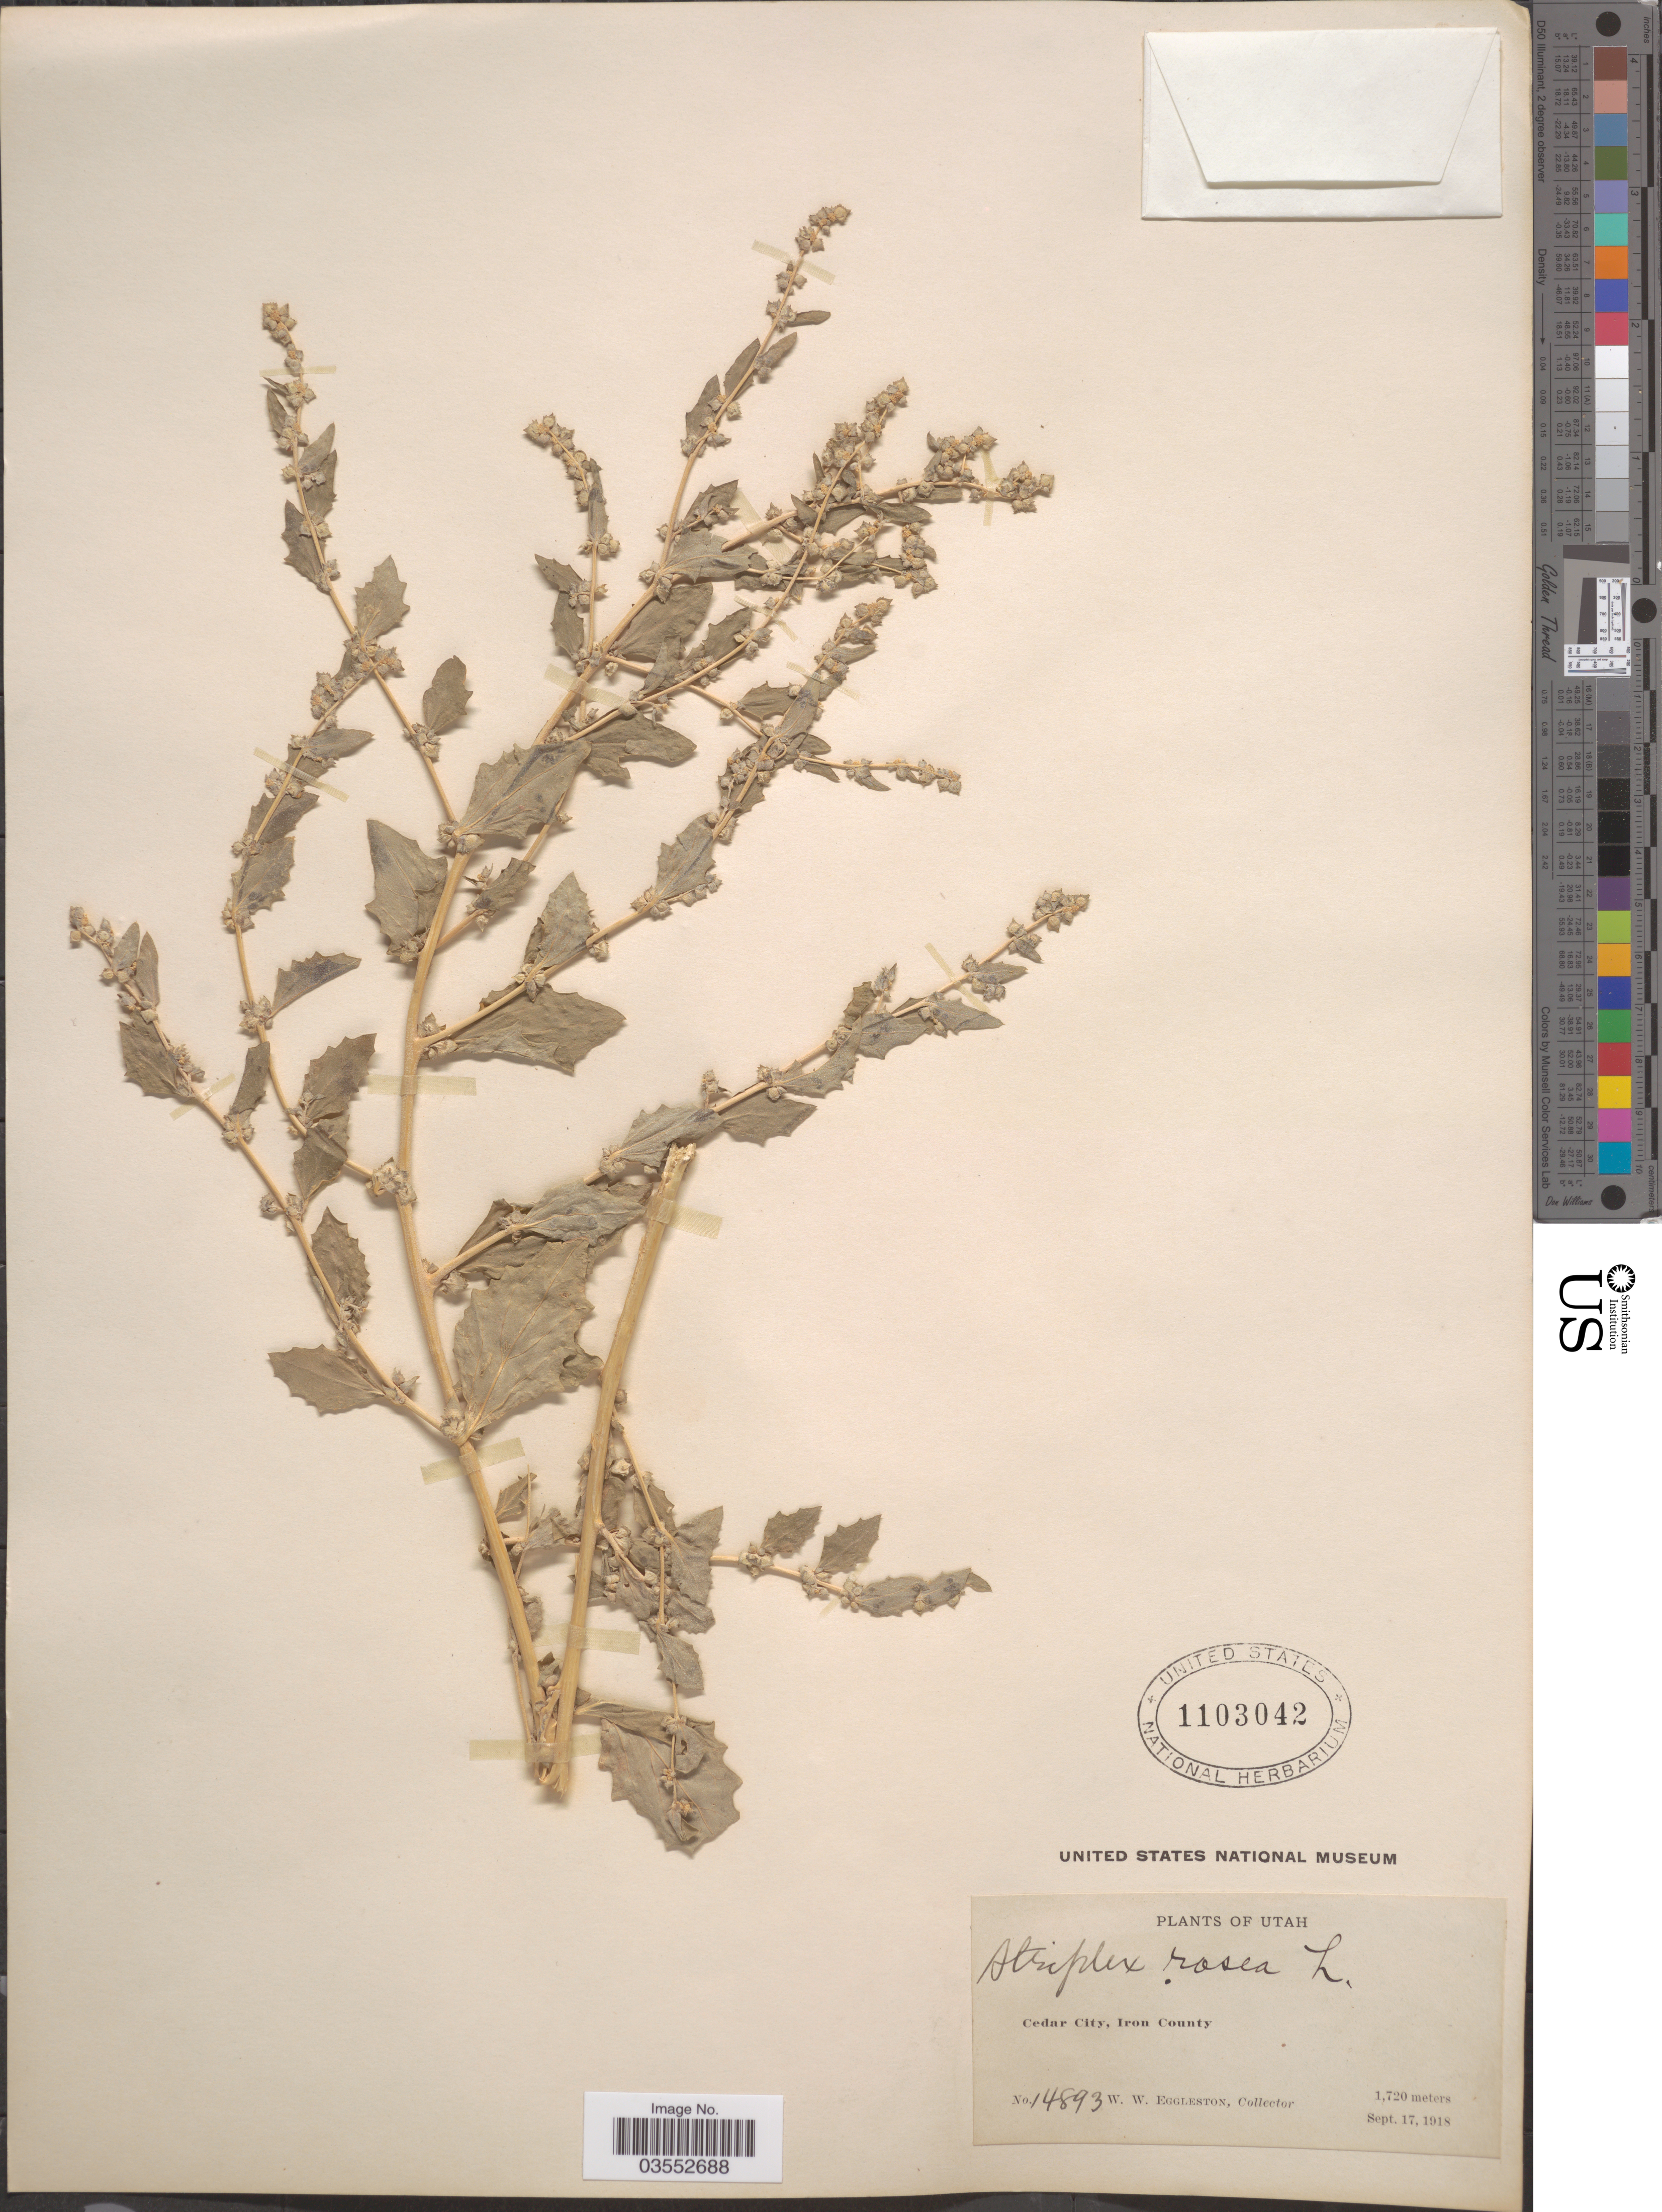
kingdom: Plantae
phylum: Tracheophyta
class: Magnoliopsida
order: Caryophyllales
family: Amaranthaceae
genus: Atriplex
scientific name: Atriplex rosea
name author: L.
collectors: W. W. Eggleston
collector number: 14893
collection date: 1918-09-17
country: United States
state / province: Utah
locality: Cedar City, Iron County.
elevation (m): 1720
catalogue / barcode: US 1103042